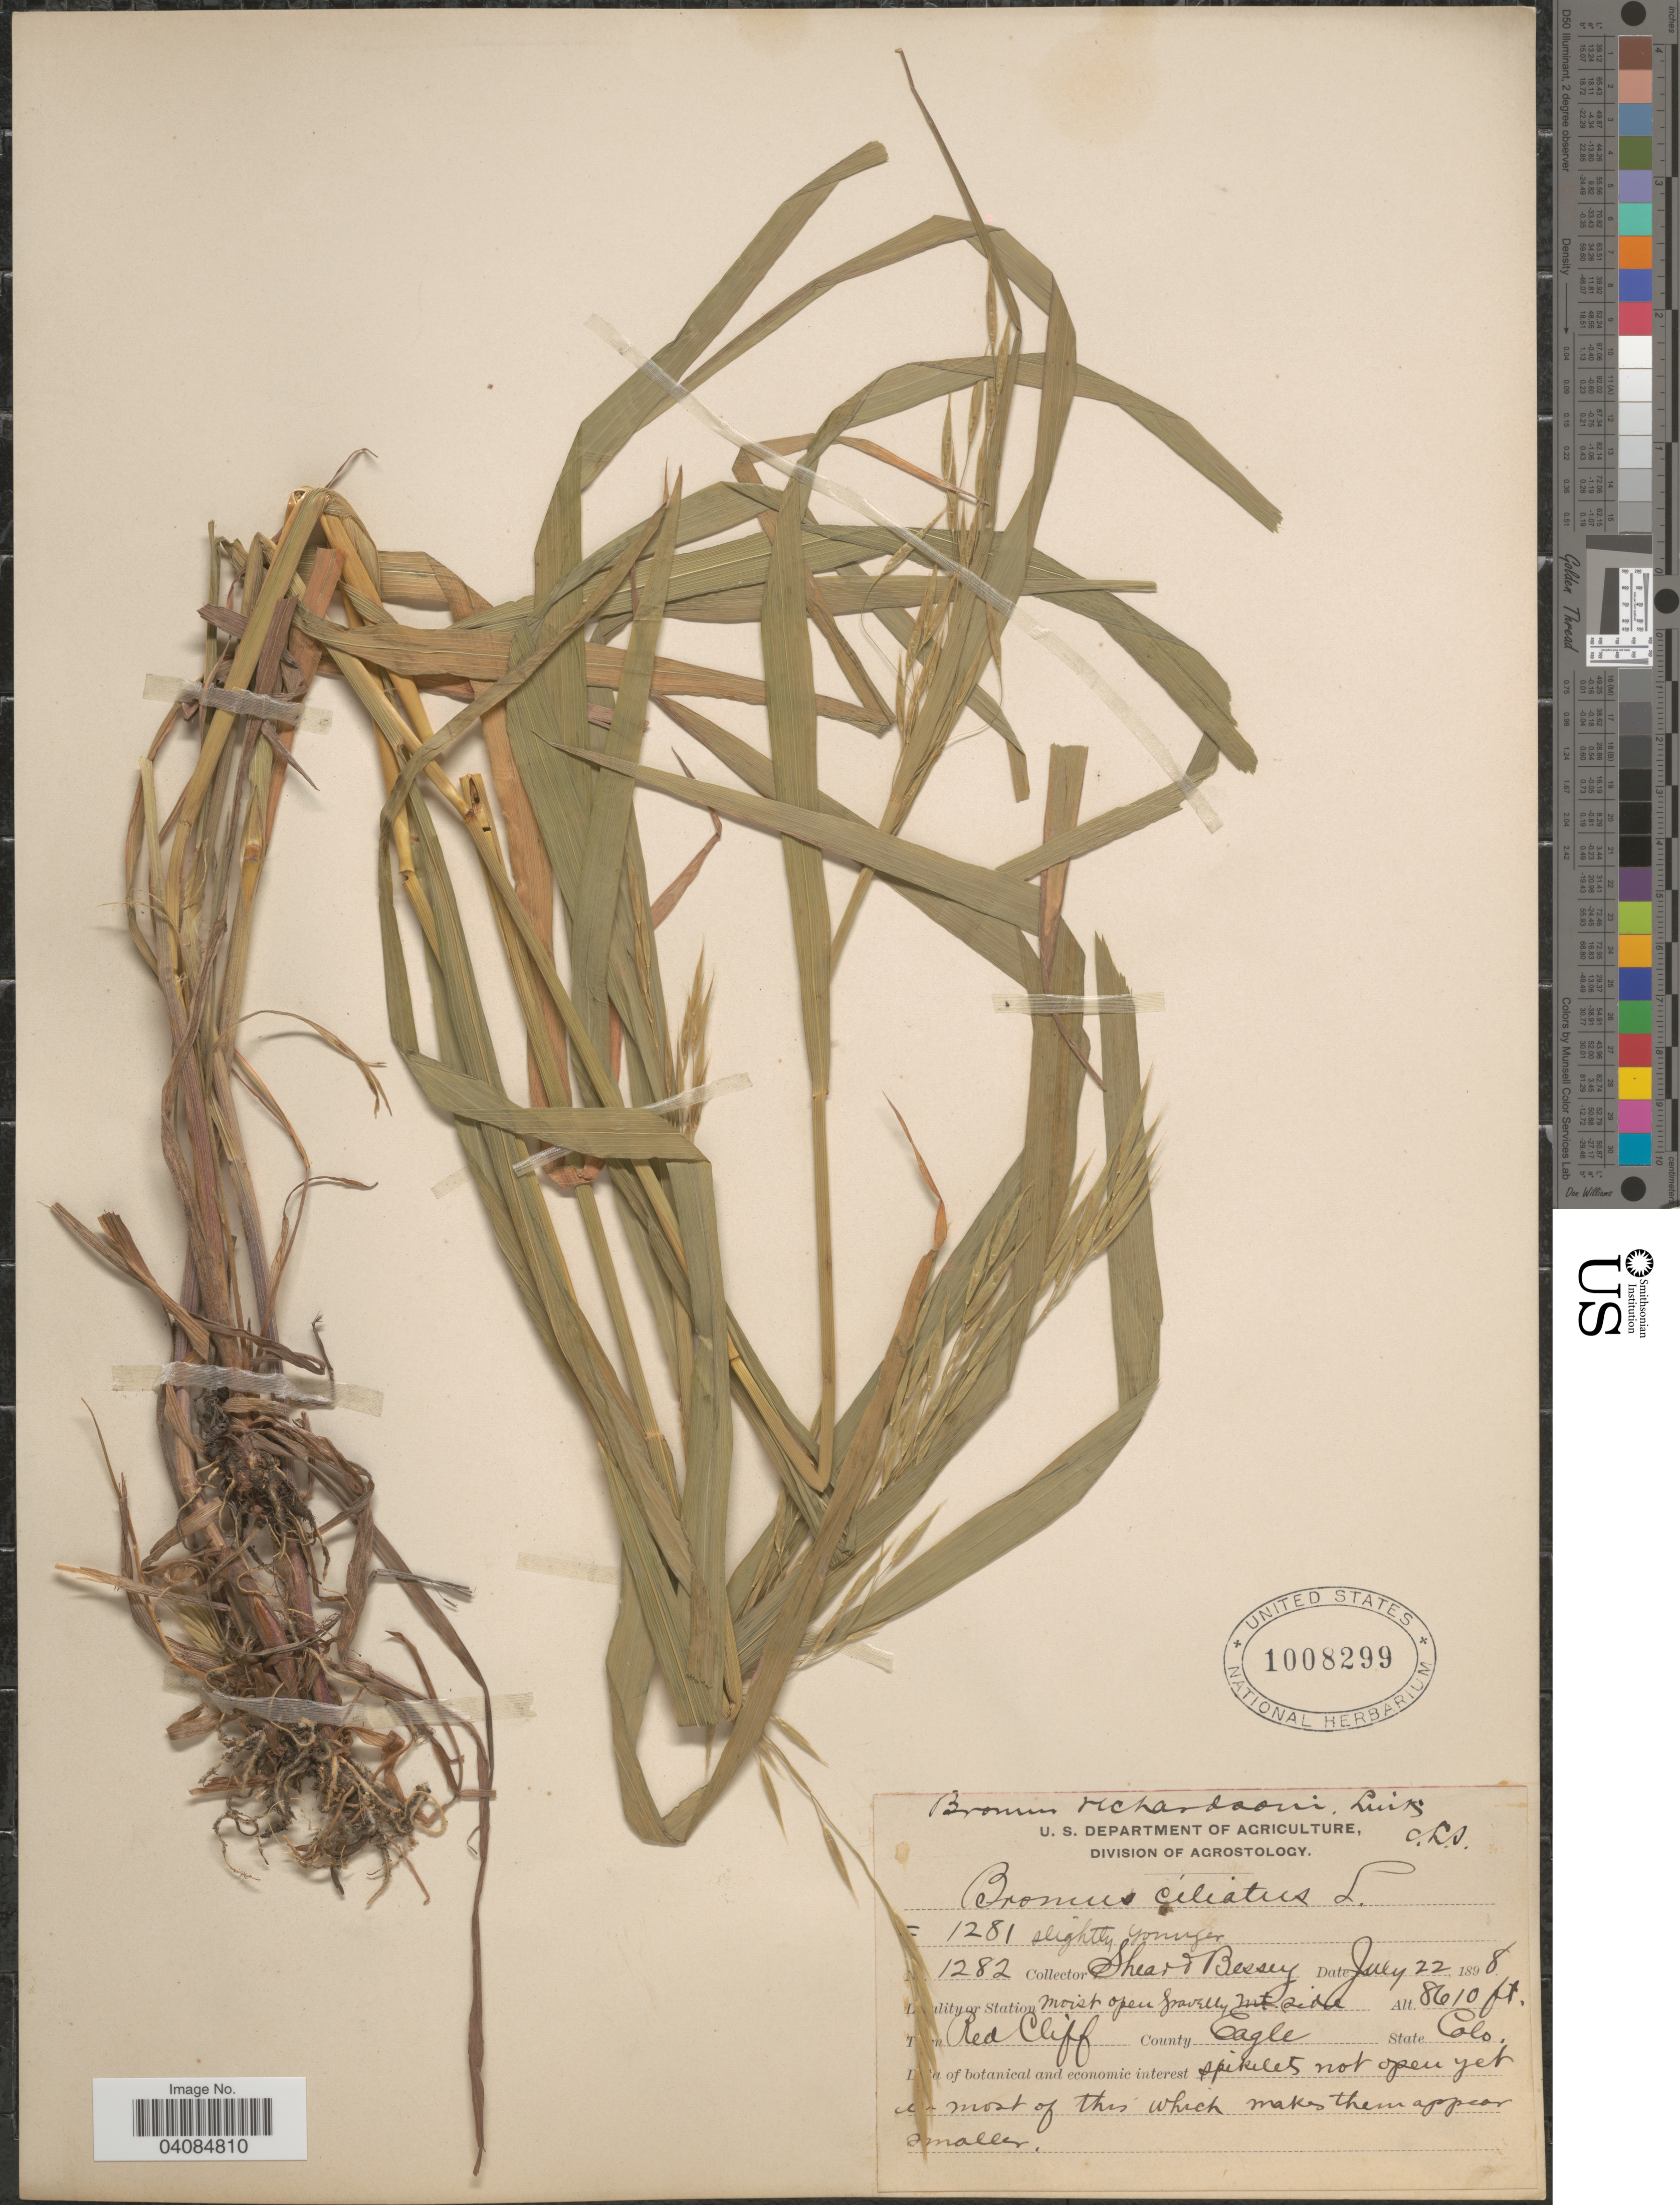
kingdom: Plantae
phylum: Tracheophyta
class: Liliopsida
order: Poales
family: Poaceae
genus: Bromus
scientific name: Bromus richardsonii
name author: Link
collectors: -- Shear & -. Bessey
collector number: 1282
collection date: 1898-07-22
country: United States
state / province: Colorado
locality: Red Cliff. County Eagle.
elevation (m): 2624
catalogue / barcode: US 1008299